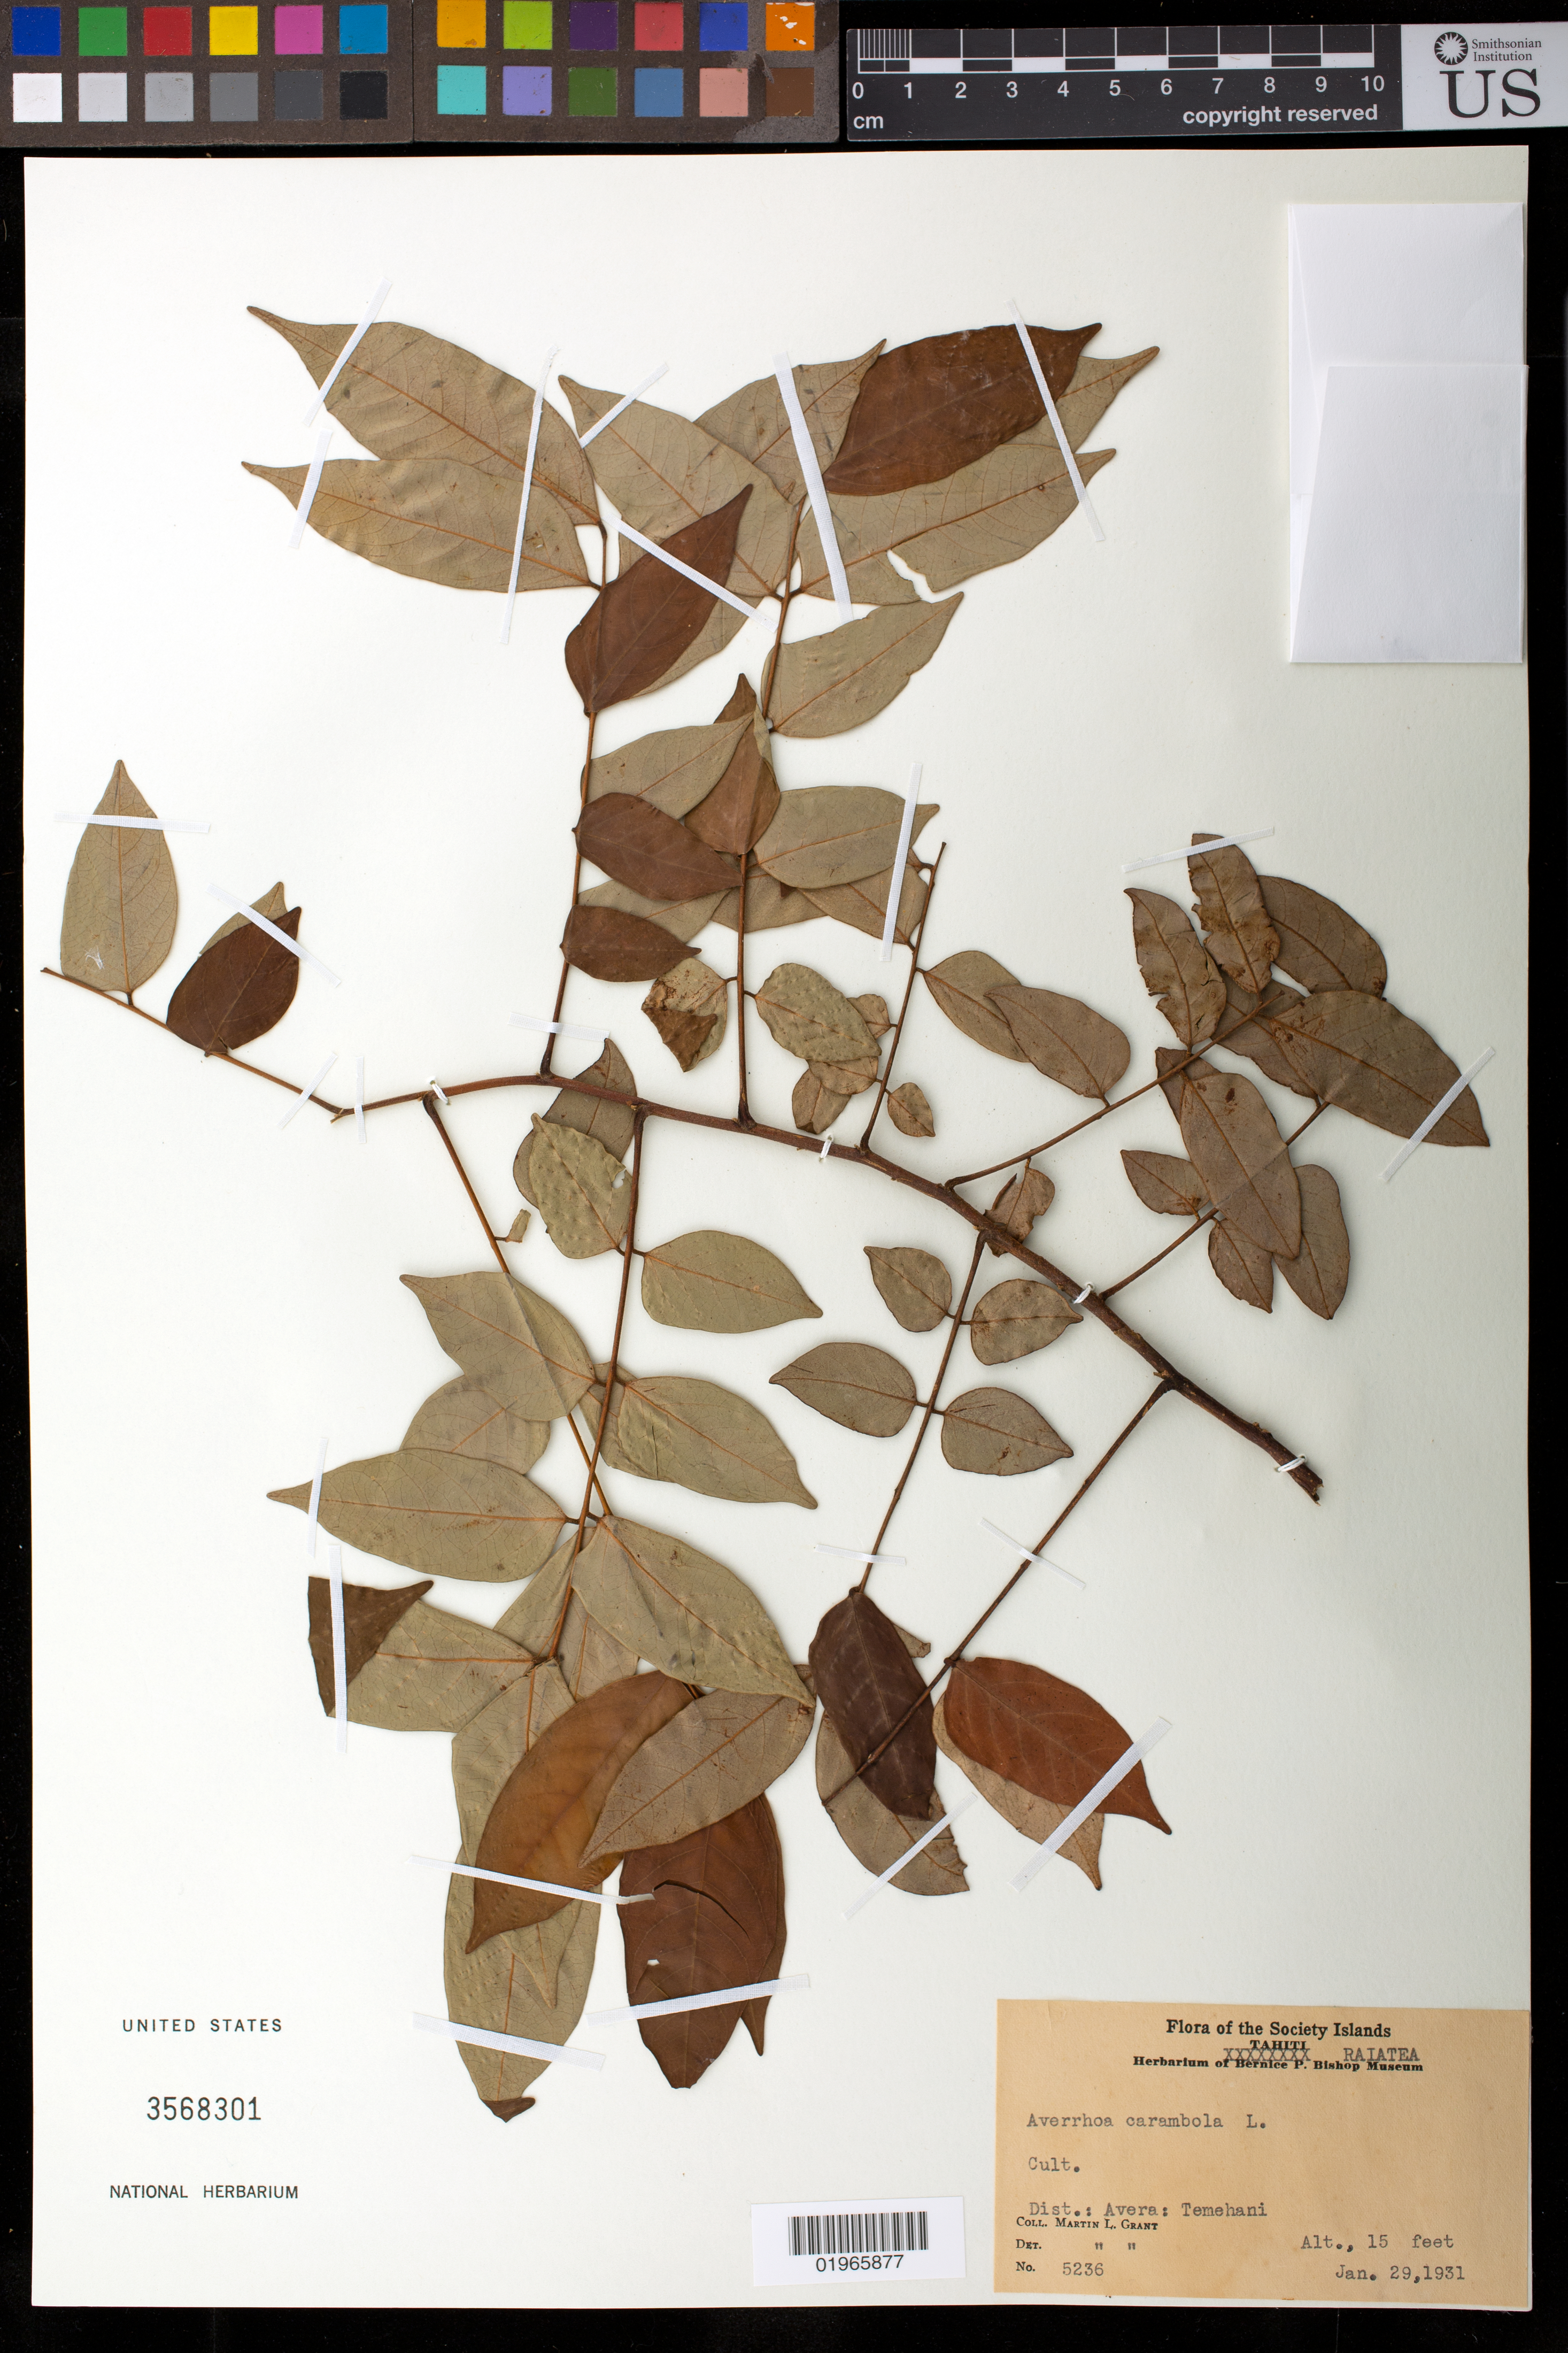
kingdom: Plantae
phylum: Tracheophyta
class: Magnoliopsida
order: Oxalidales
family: Oxalidaceae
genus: Averrhoa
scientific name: Averrhoa carambola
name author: L.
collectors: M. L. Grant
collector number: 5236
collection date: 1931-01-29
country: French Polynesia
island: Raiatea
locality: Raiatea. District: Avera: Temehani.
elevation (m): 5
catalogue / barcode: US 3568301